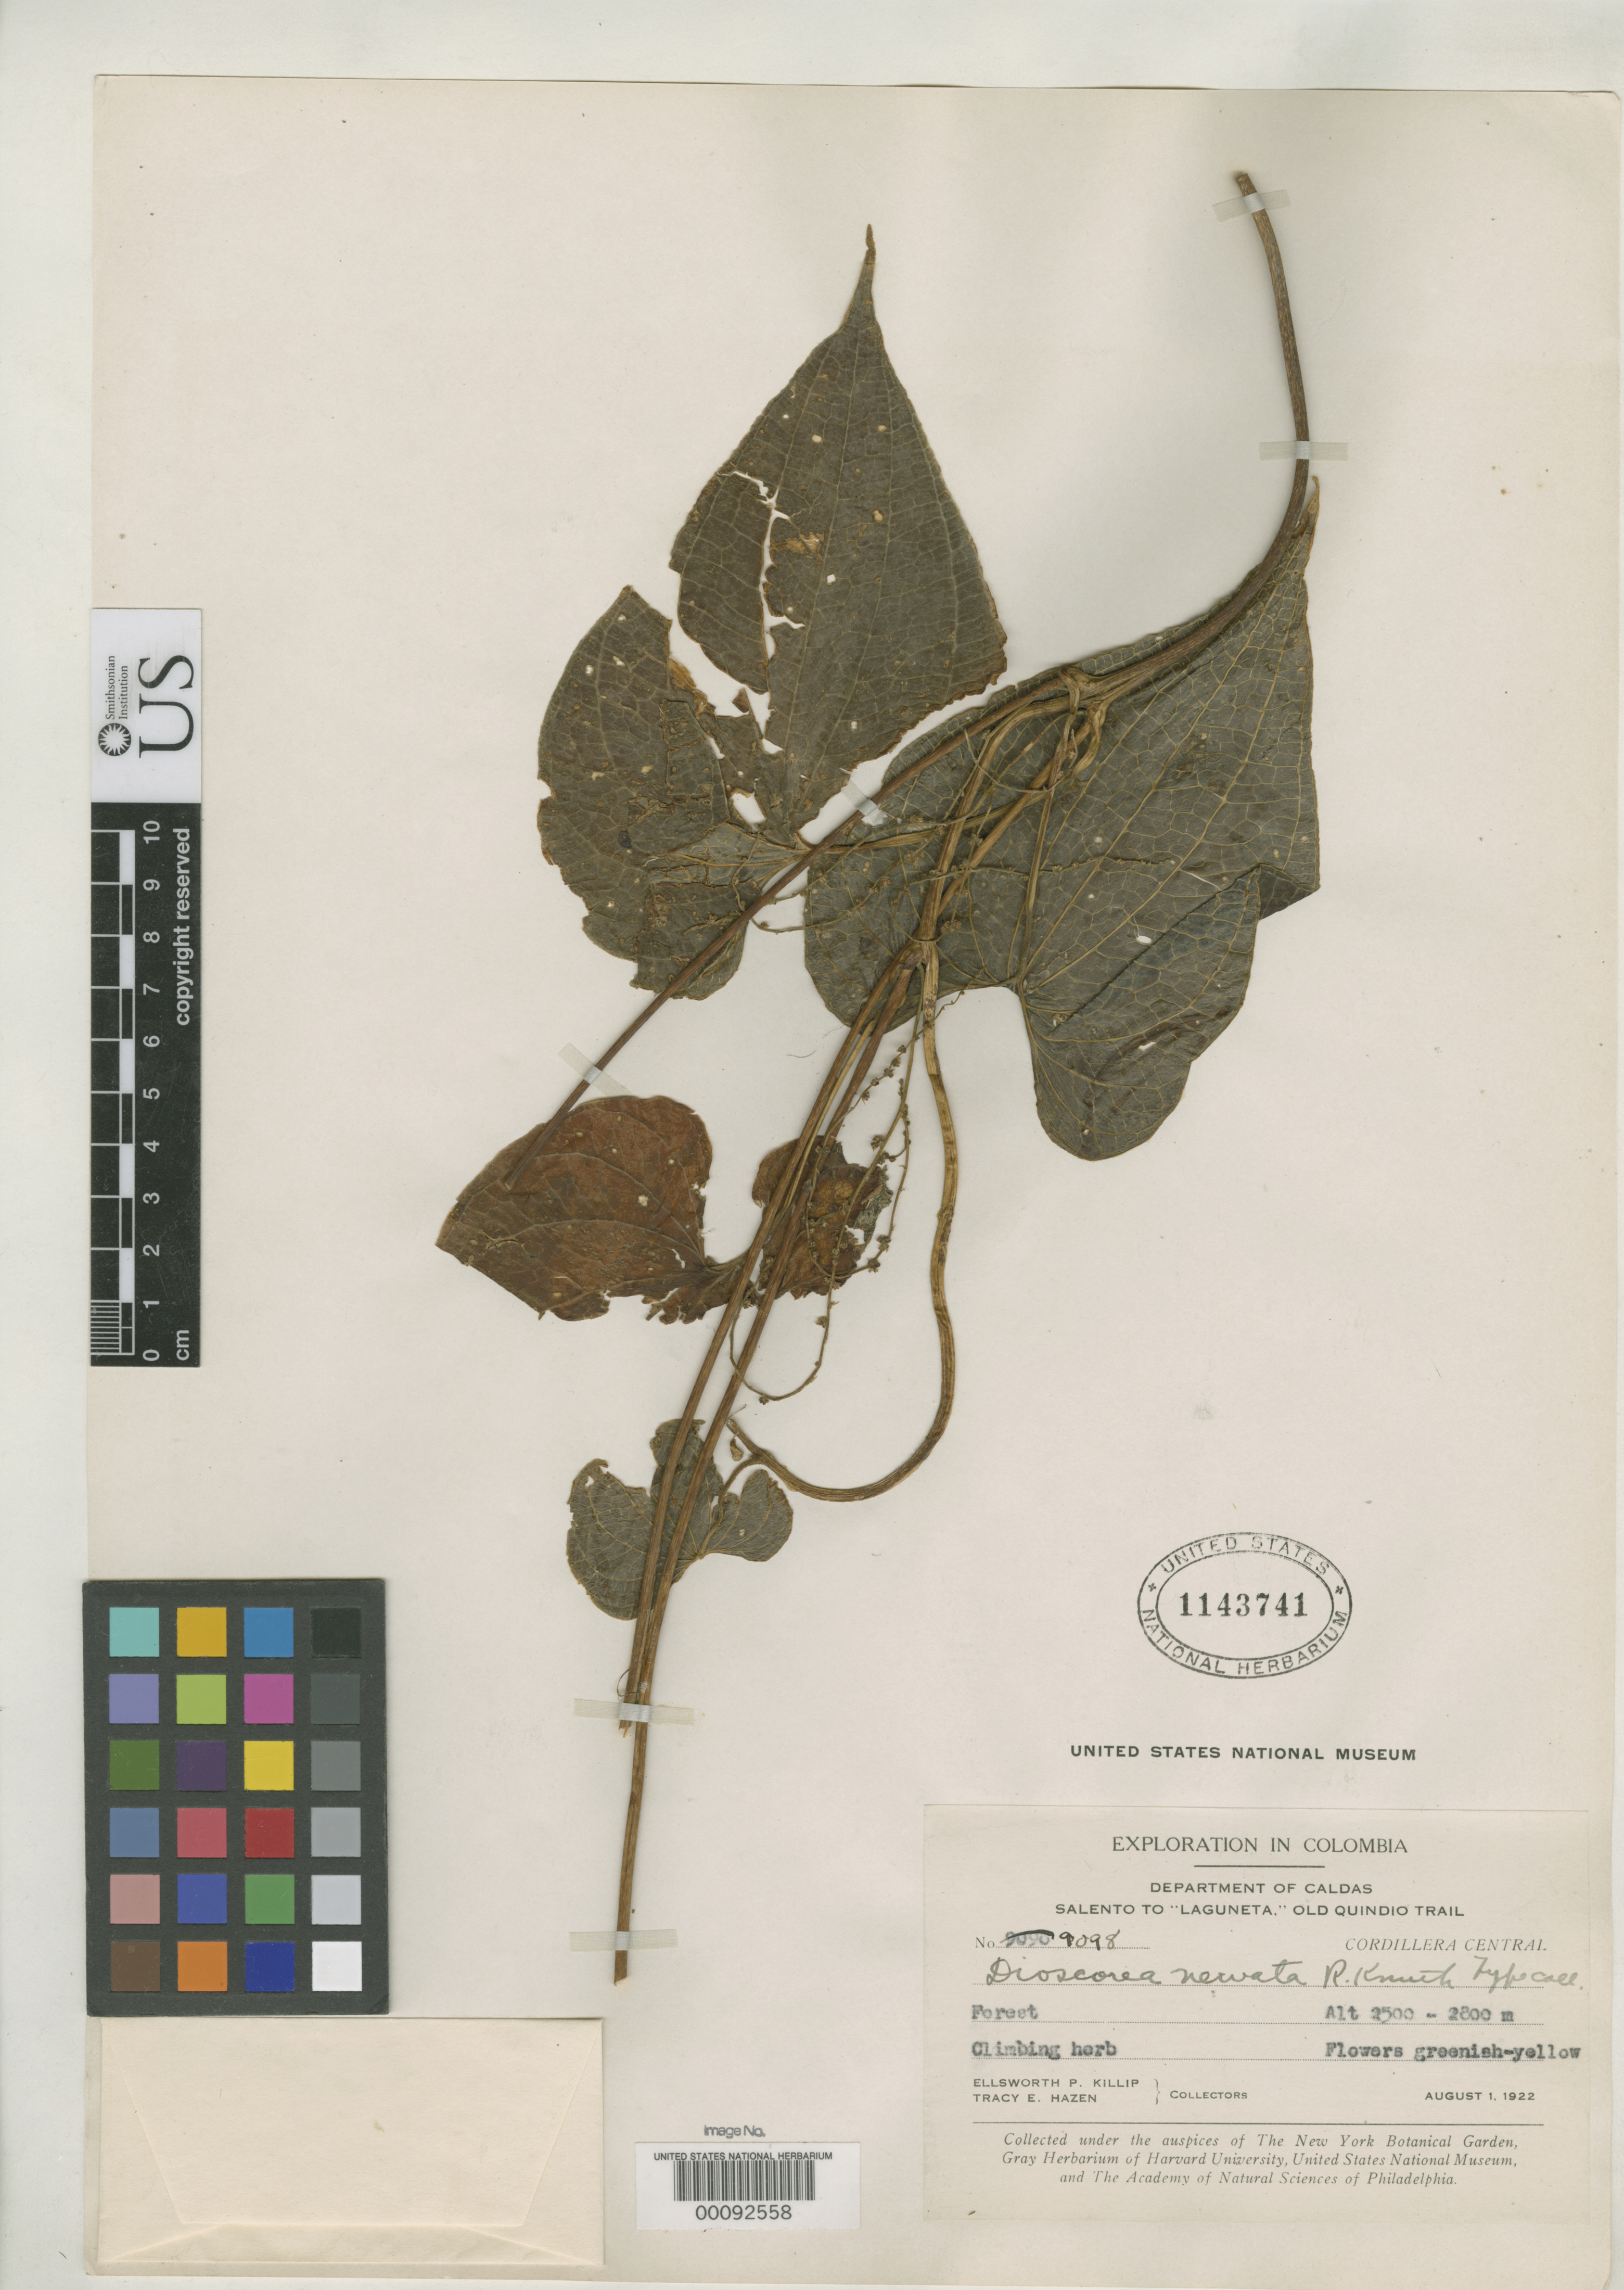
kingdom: Plantae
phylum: Tracheophyta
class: Liliopsida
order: Dioscoreales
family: Dioscoreaceae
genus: Dioscorea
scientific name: Dioscorea nervata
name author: R. Knuth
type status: Isotype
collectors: E. P. Killip & T. E. Hazen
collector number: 9098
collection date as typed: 01 Aug 1922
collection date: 1922-08-01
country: Colombia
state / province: Caldas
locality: Between Salento and LagUneta, old Quindo Trail.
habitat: Forest.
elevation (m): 2500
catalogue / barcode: US 1143741